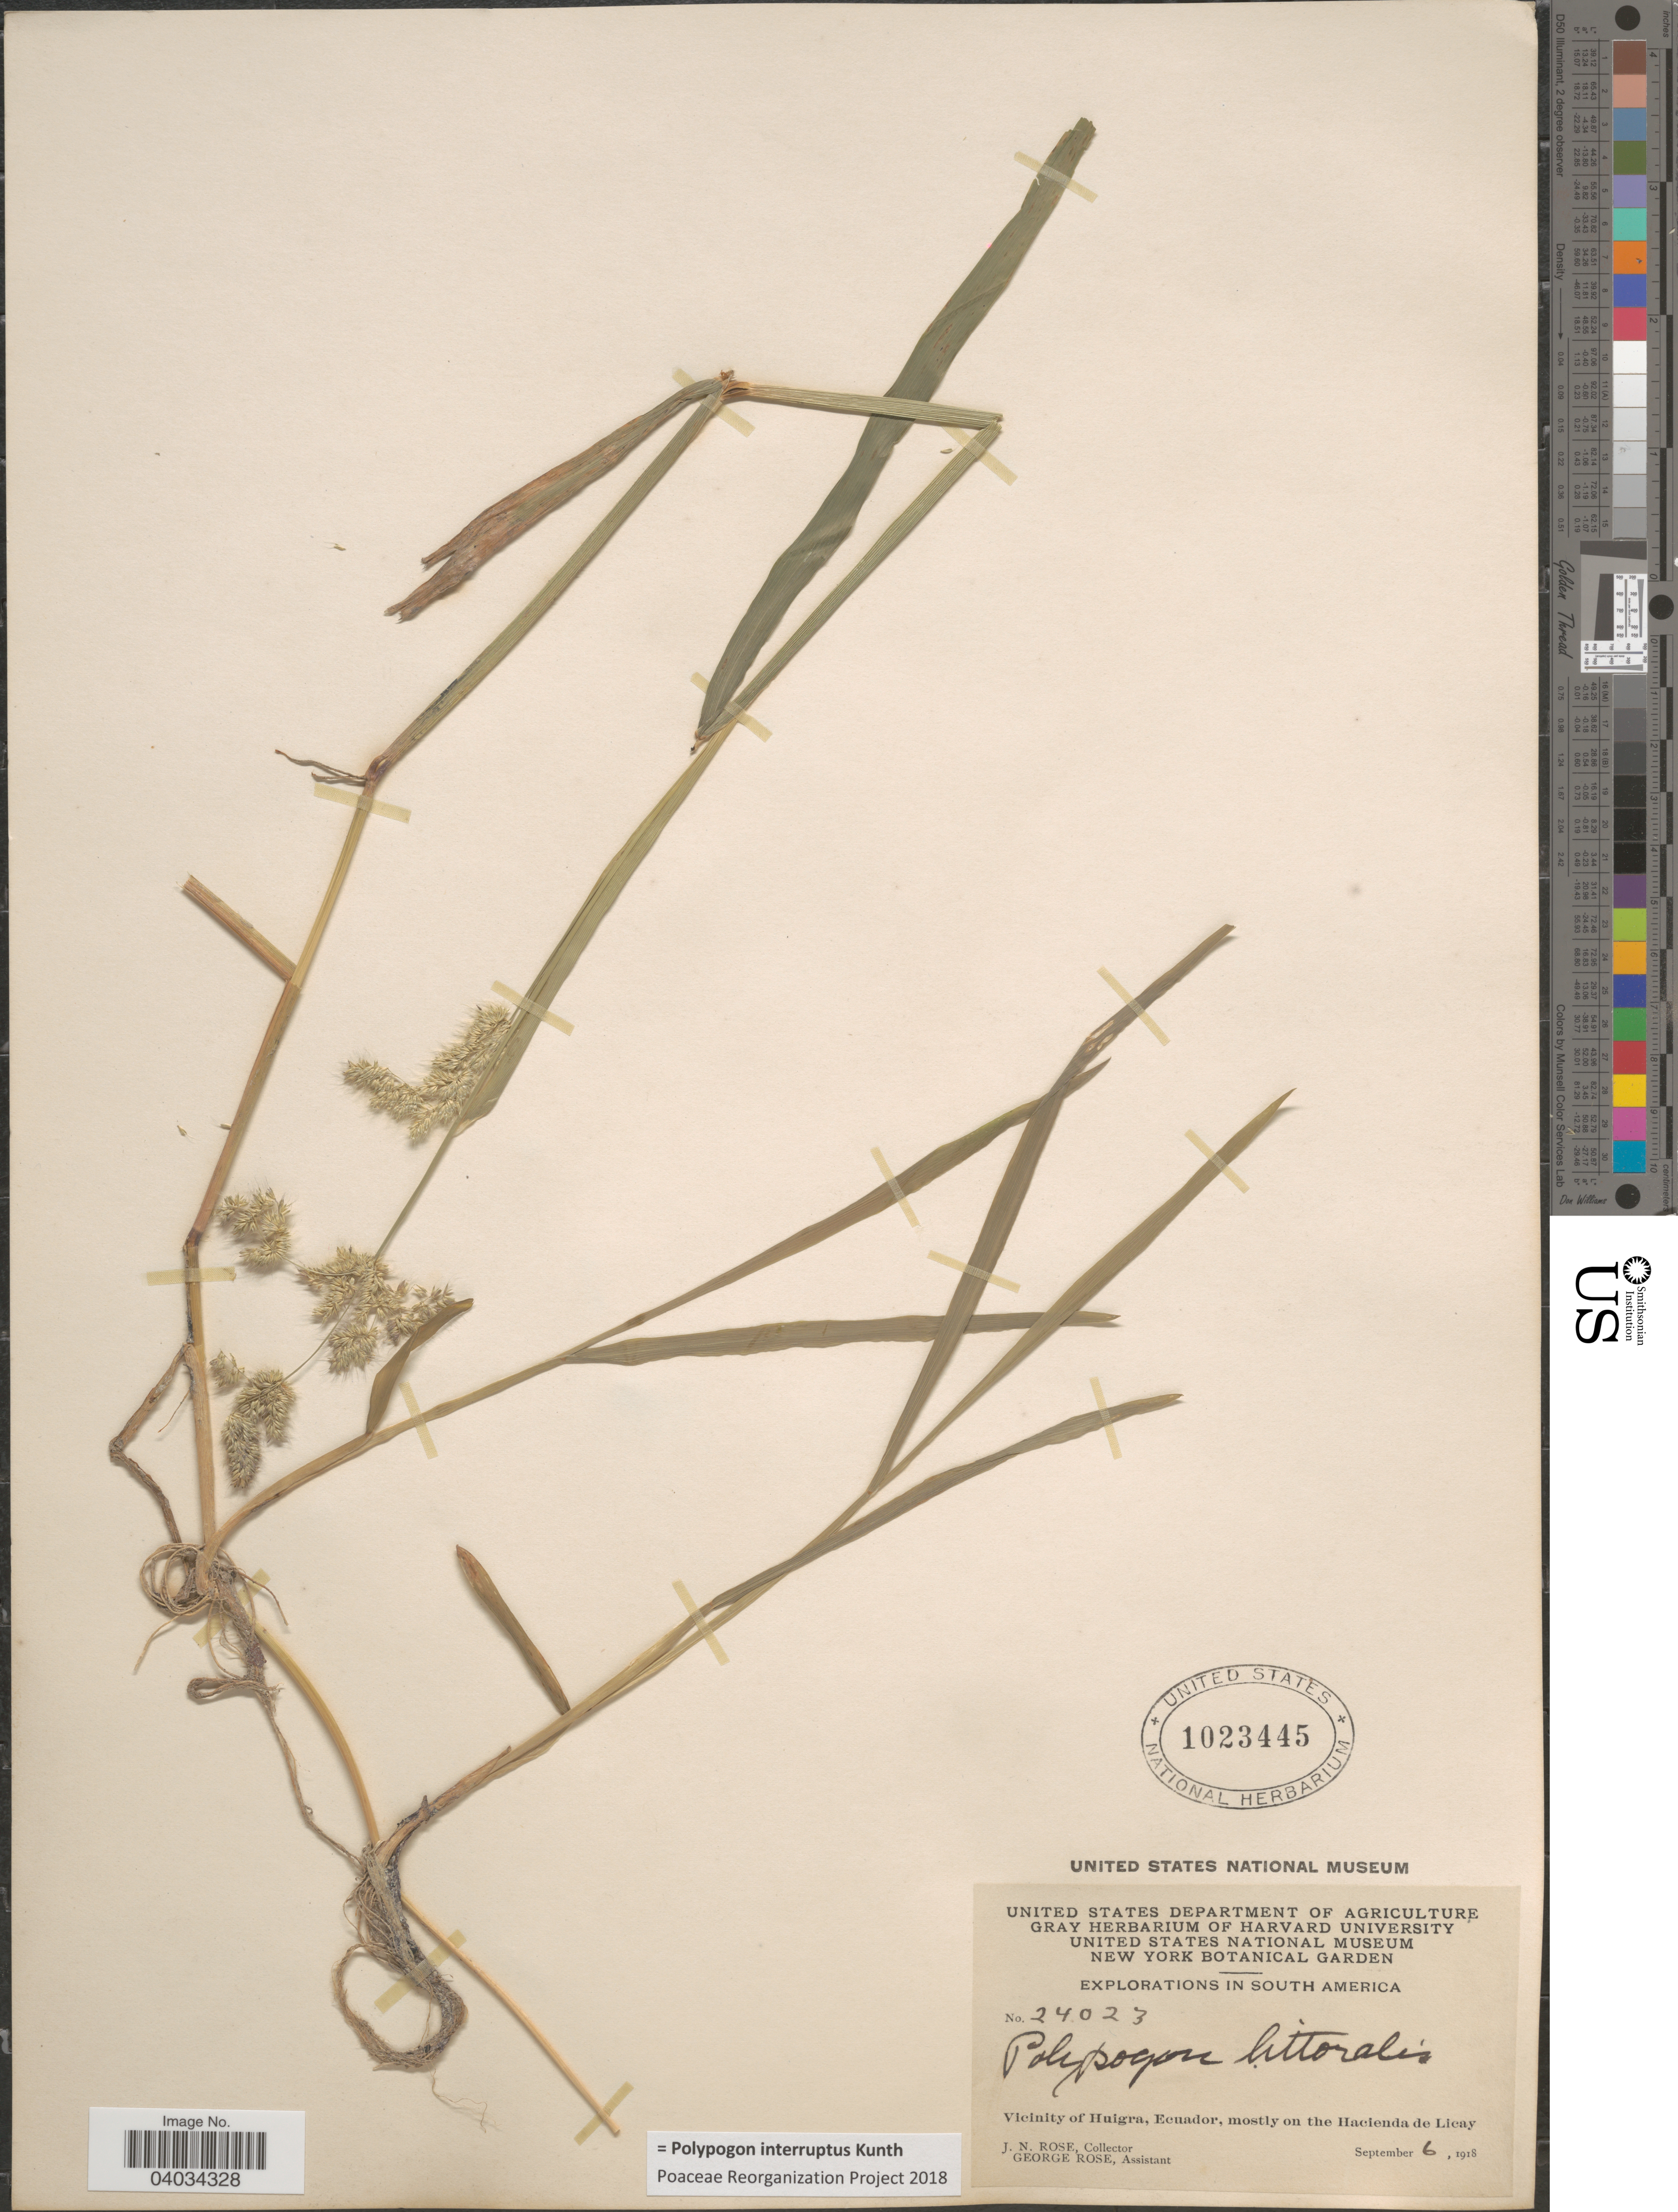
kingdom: Plantae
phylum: Tracheophyta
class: Liliopsida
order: Poales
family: Poaceae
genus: Polypogon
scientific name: Polypogon interruptus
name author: Kunth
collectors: J. N. Rose & G. Rose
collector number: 24023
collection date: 1918-09-06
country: Ecuador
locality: Vicinity of Huigra, mostly on the Hacienda de Licay.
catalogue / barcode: US 1023445